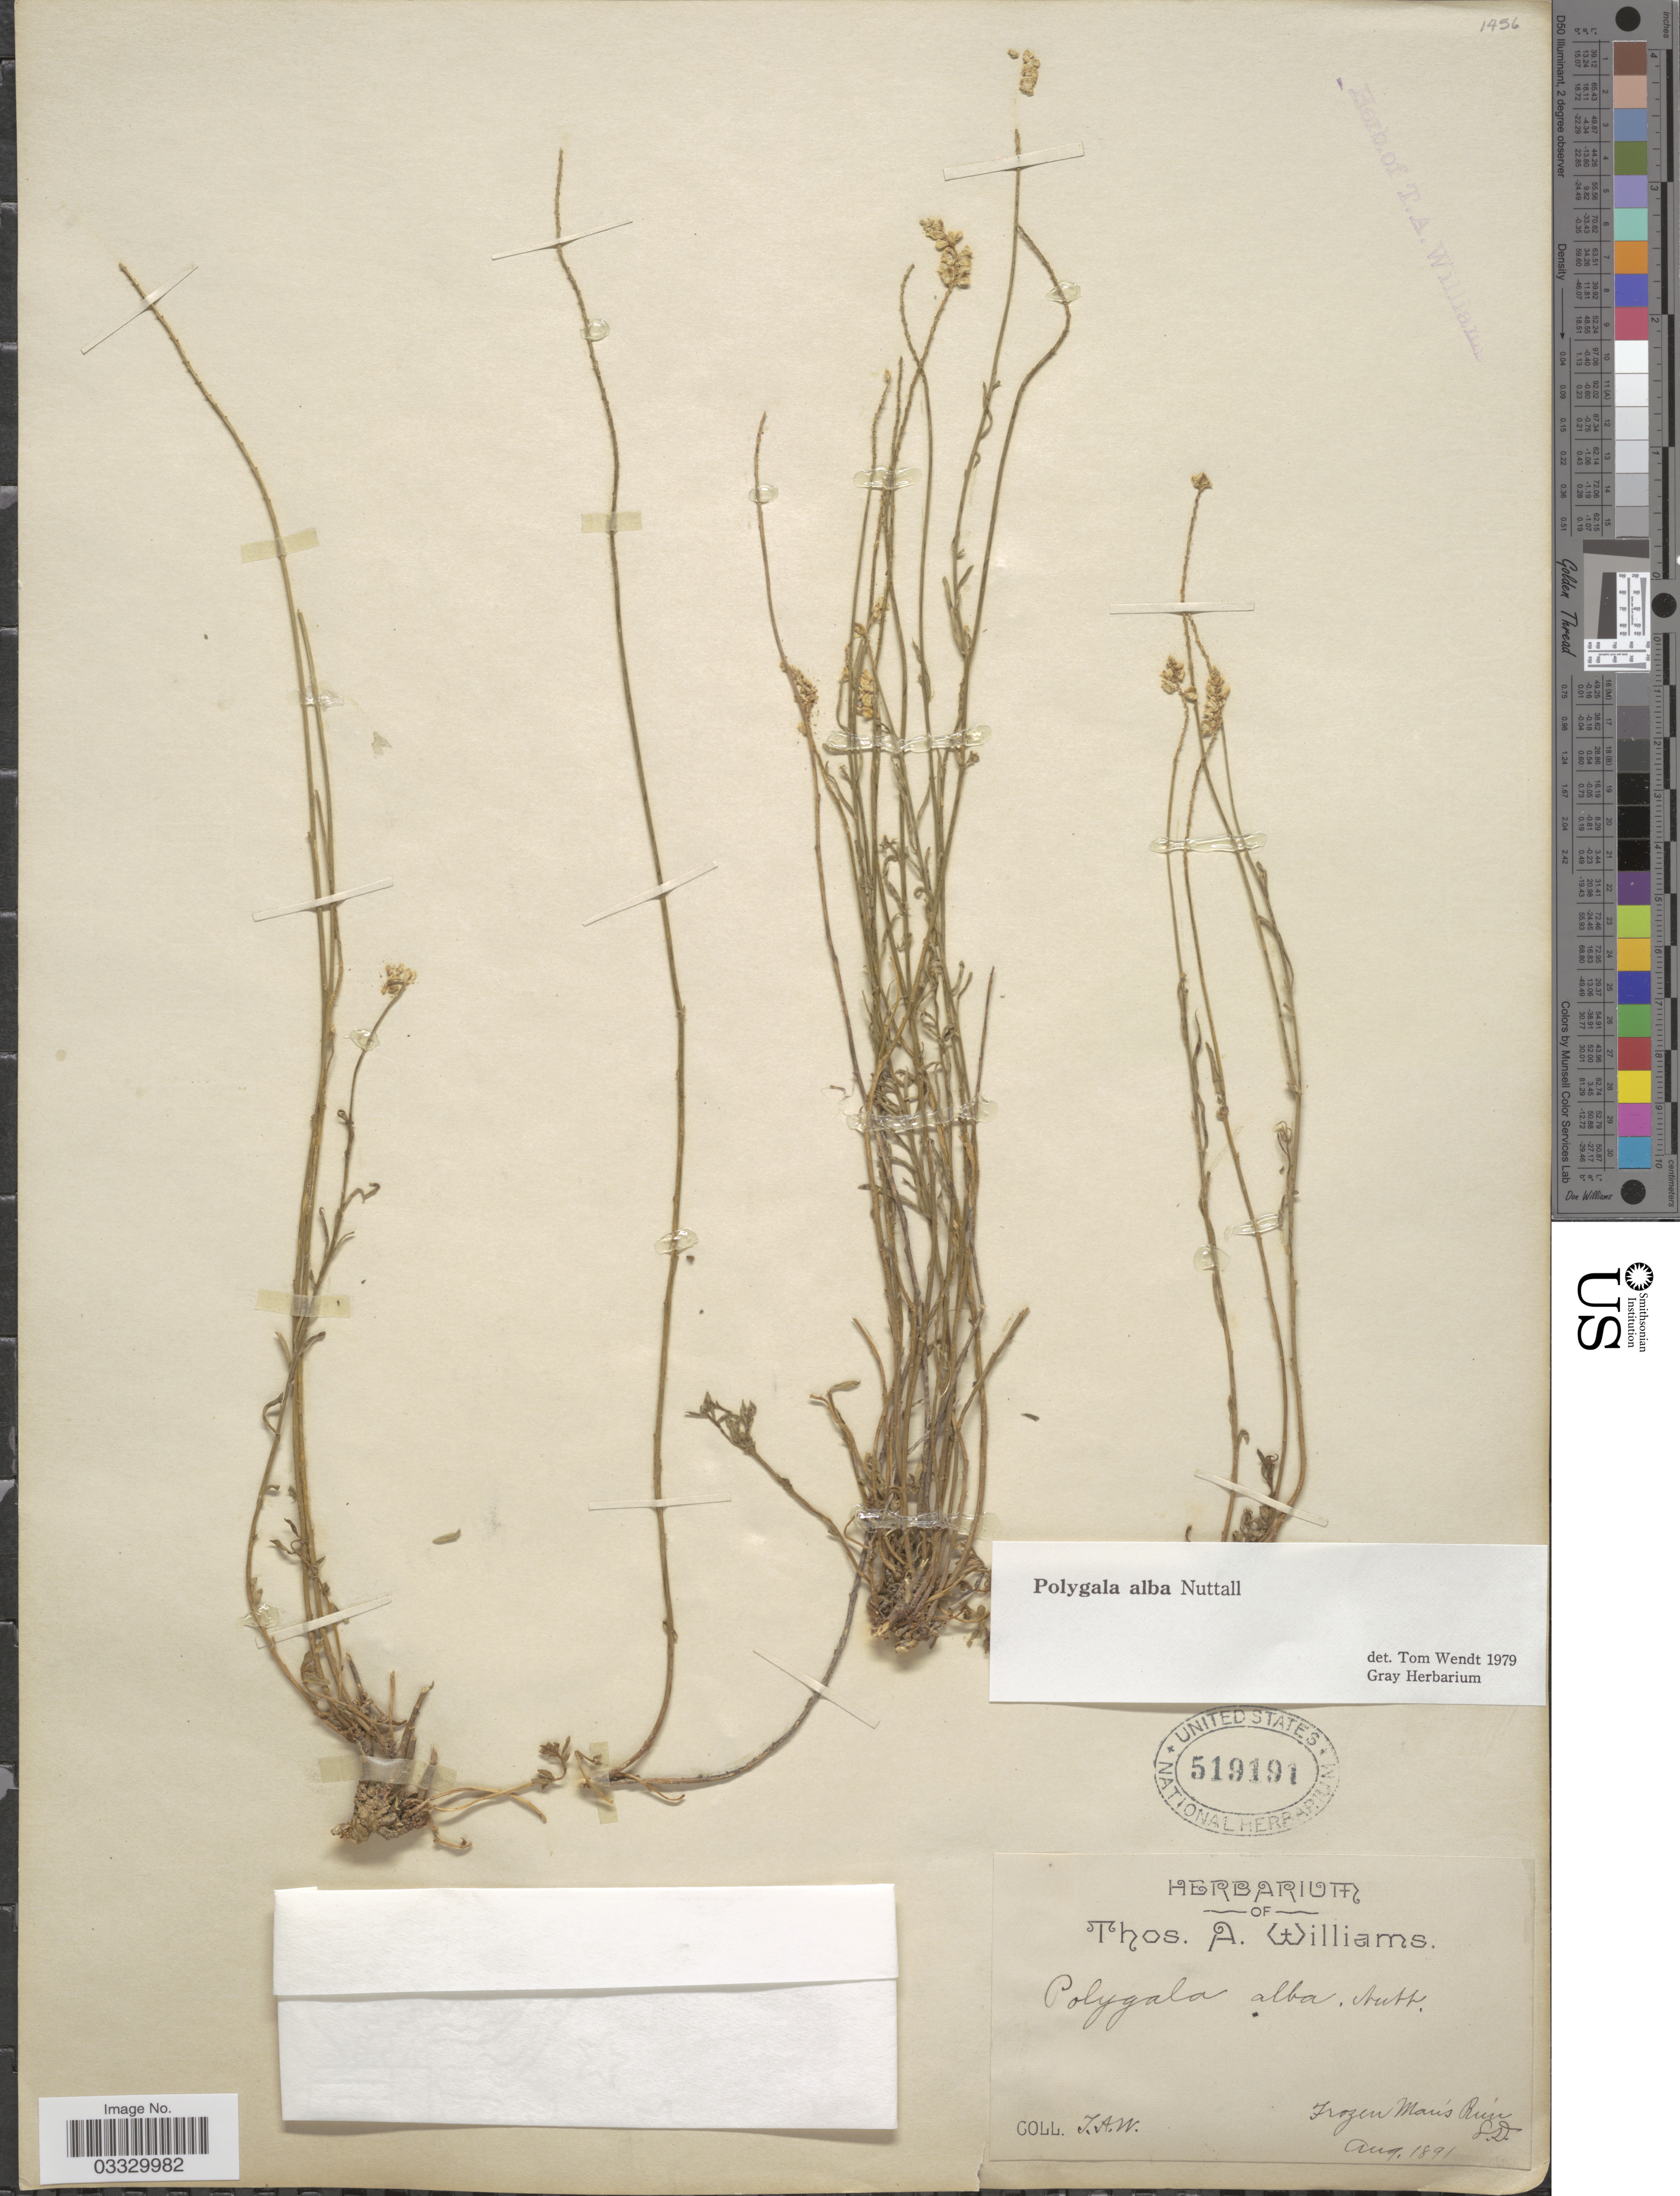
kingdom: Plantae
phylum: Tracheophyta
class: Magnoliopsida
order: Fabales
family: Polygalaceae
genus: Polygala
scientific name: Polygala alba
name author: Nutt.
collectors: T. A. Williams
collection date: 1891-08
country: United States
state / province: South Dakota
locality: Frozen Man's Run.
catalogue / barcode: US 519191